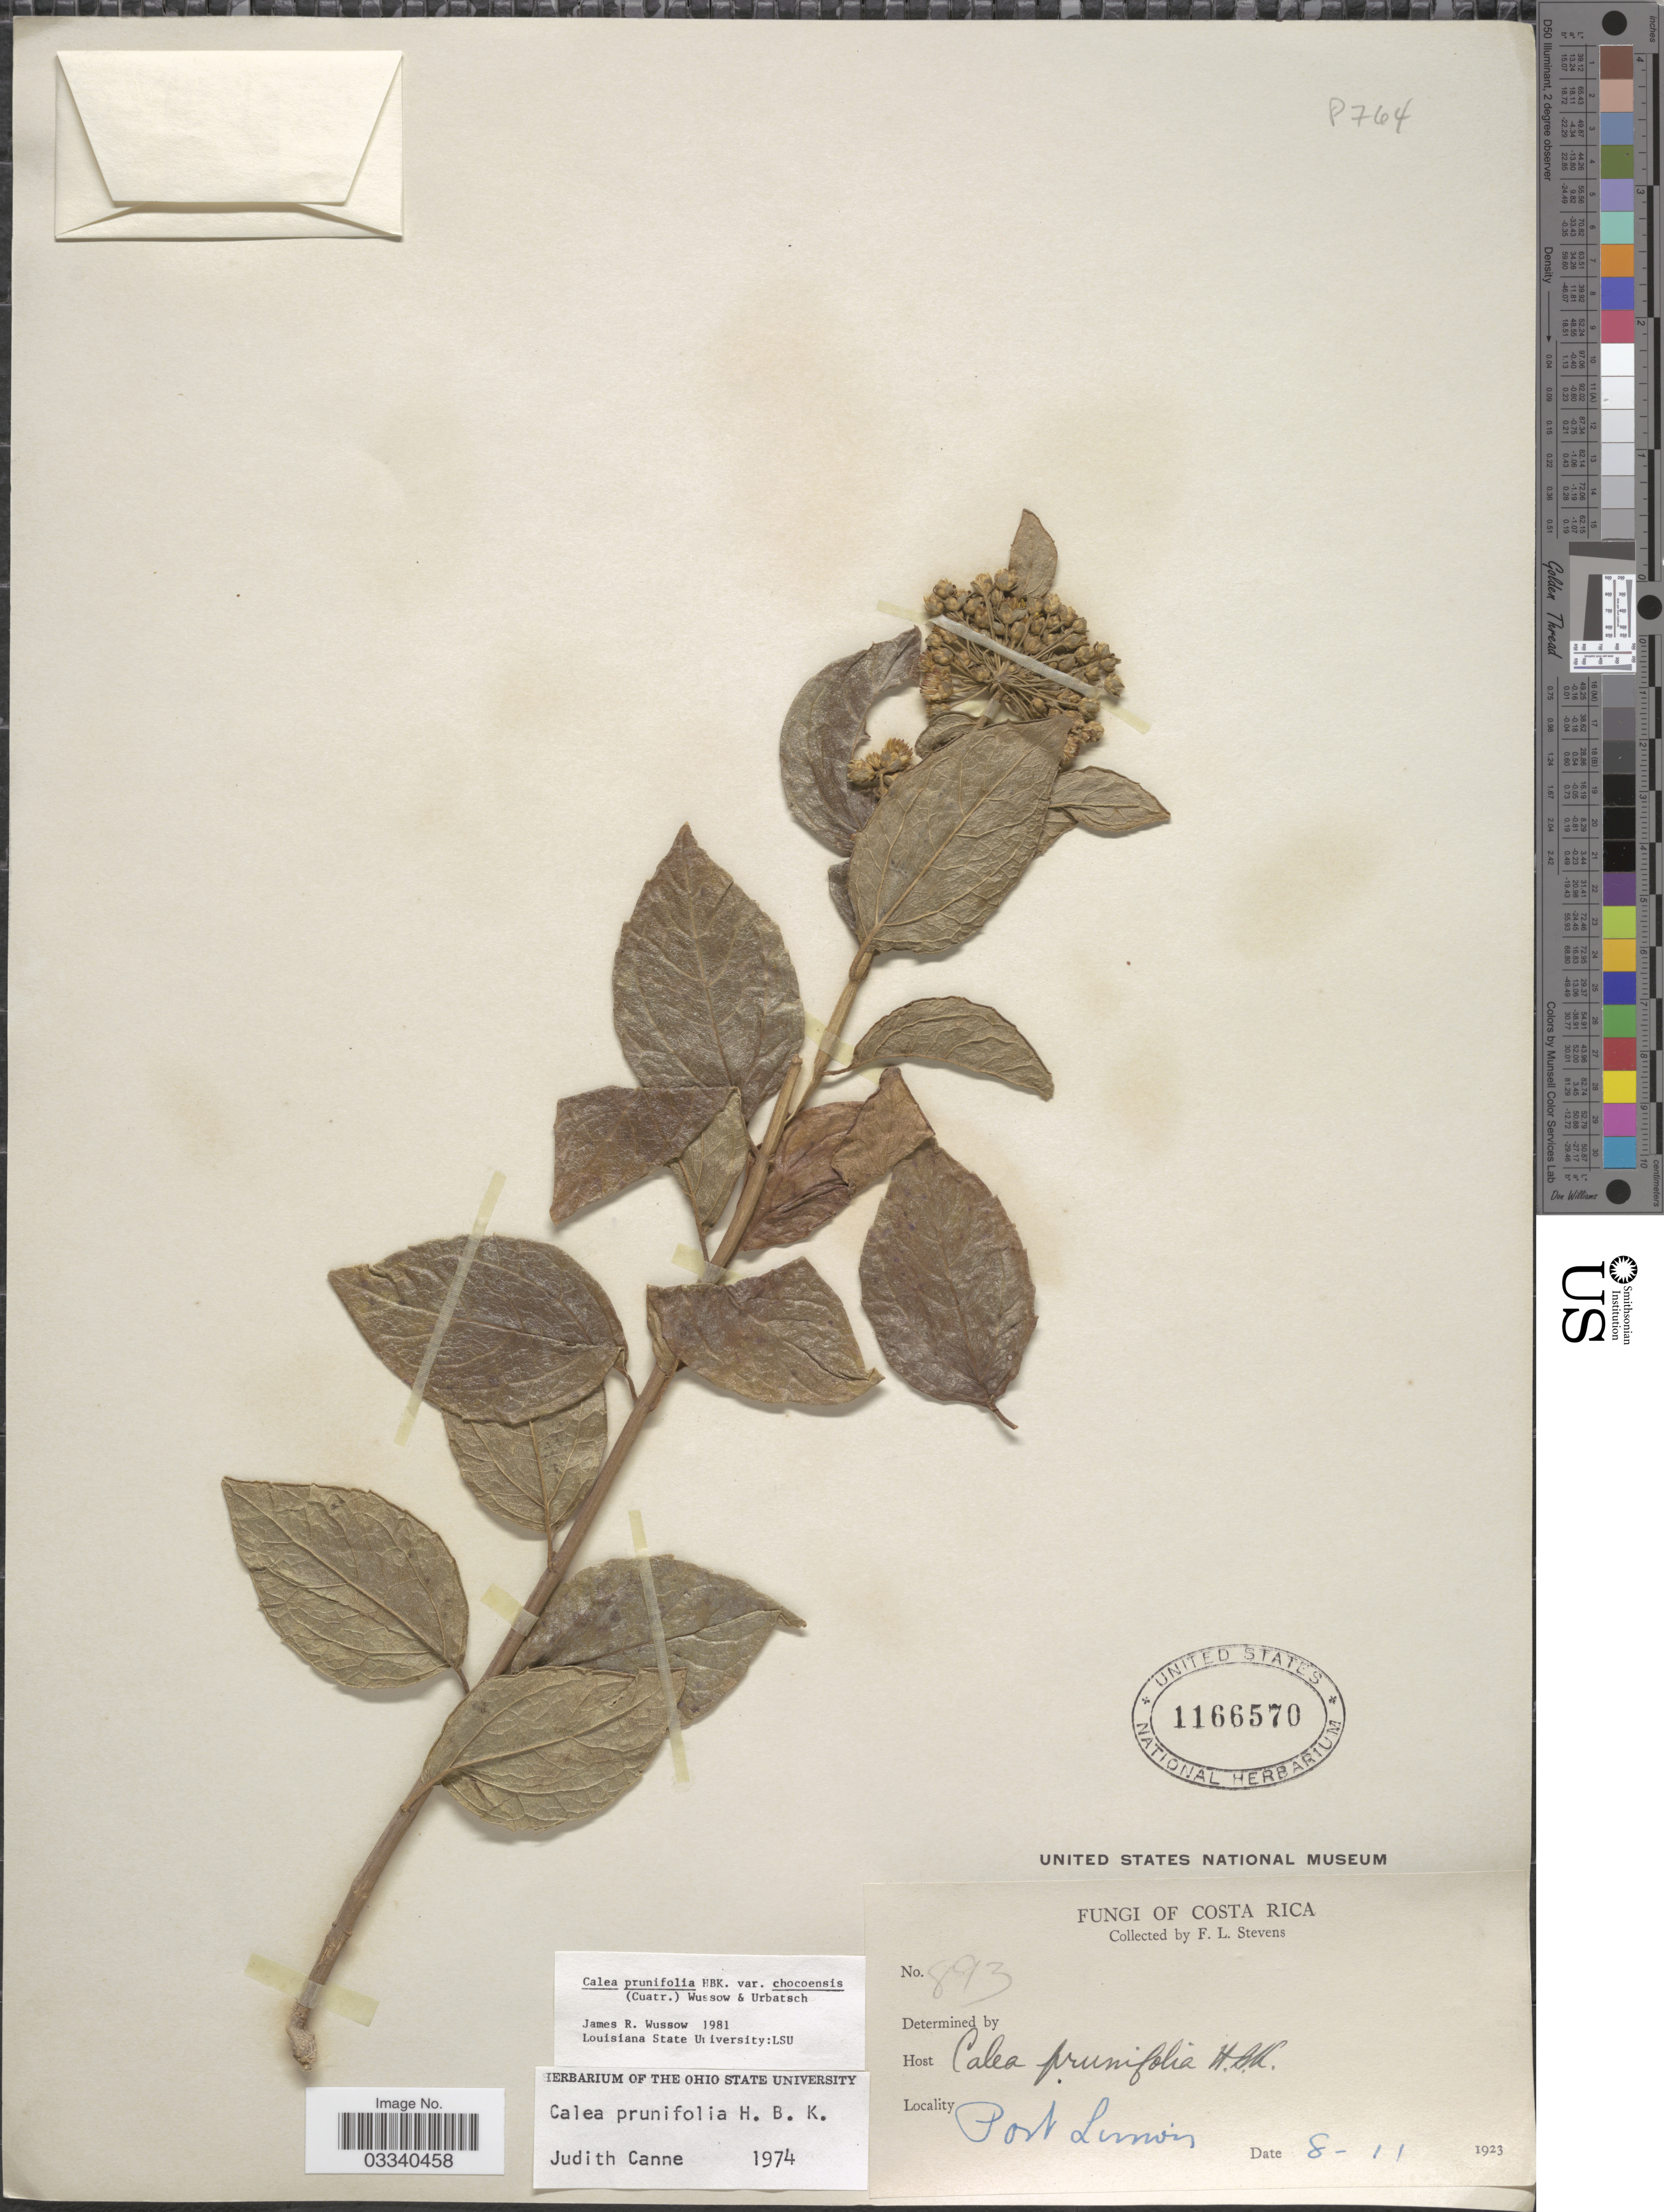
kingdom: Plantae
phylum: Tracheophyta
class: Magnoliopsida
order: Asterales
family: Asteraceae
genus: Calea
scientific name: Calea prunifolia var. chocoensis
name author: Kunth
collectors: F. L. Stevens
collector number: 893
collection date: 1923-11-08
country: Costa Rica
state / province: Limón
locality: Port Limón.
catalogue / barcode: US 1166570